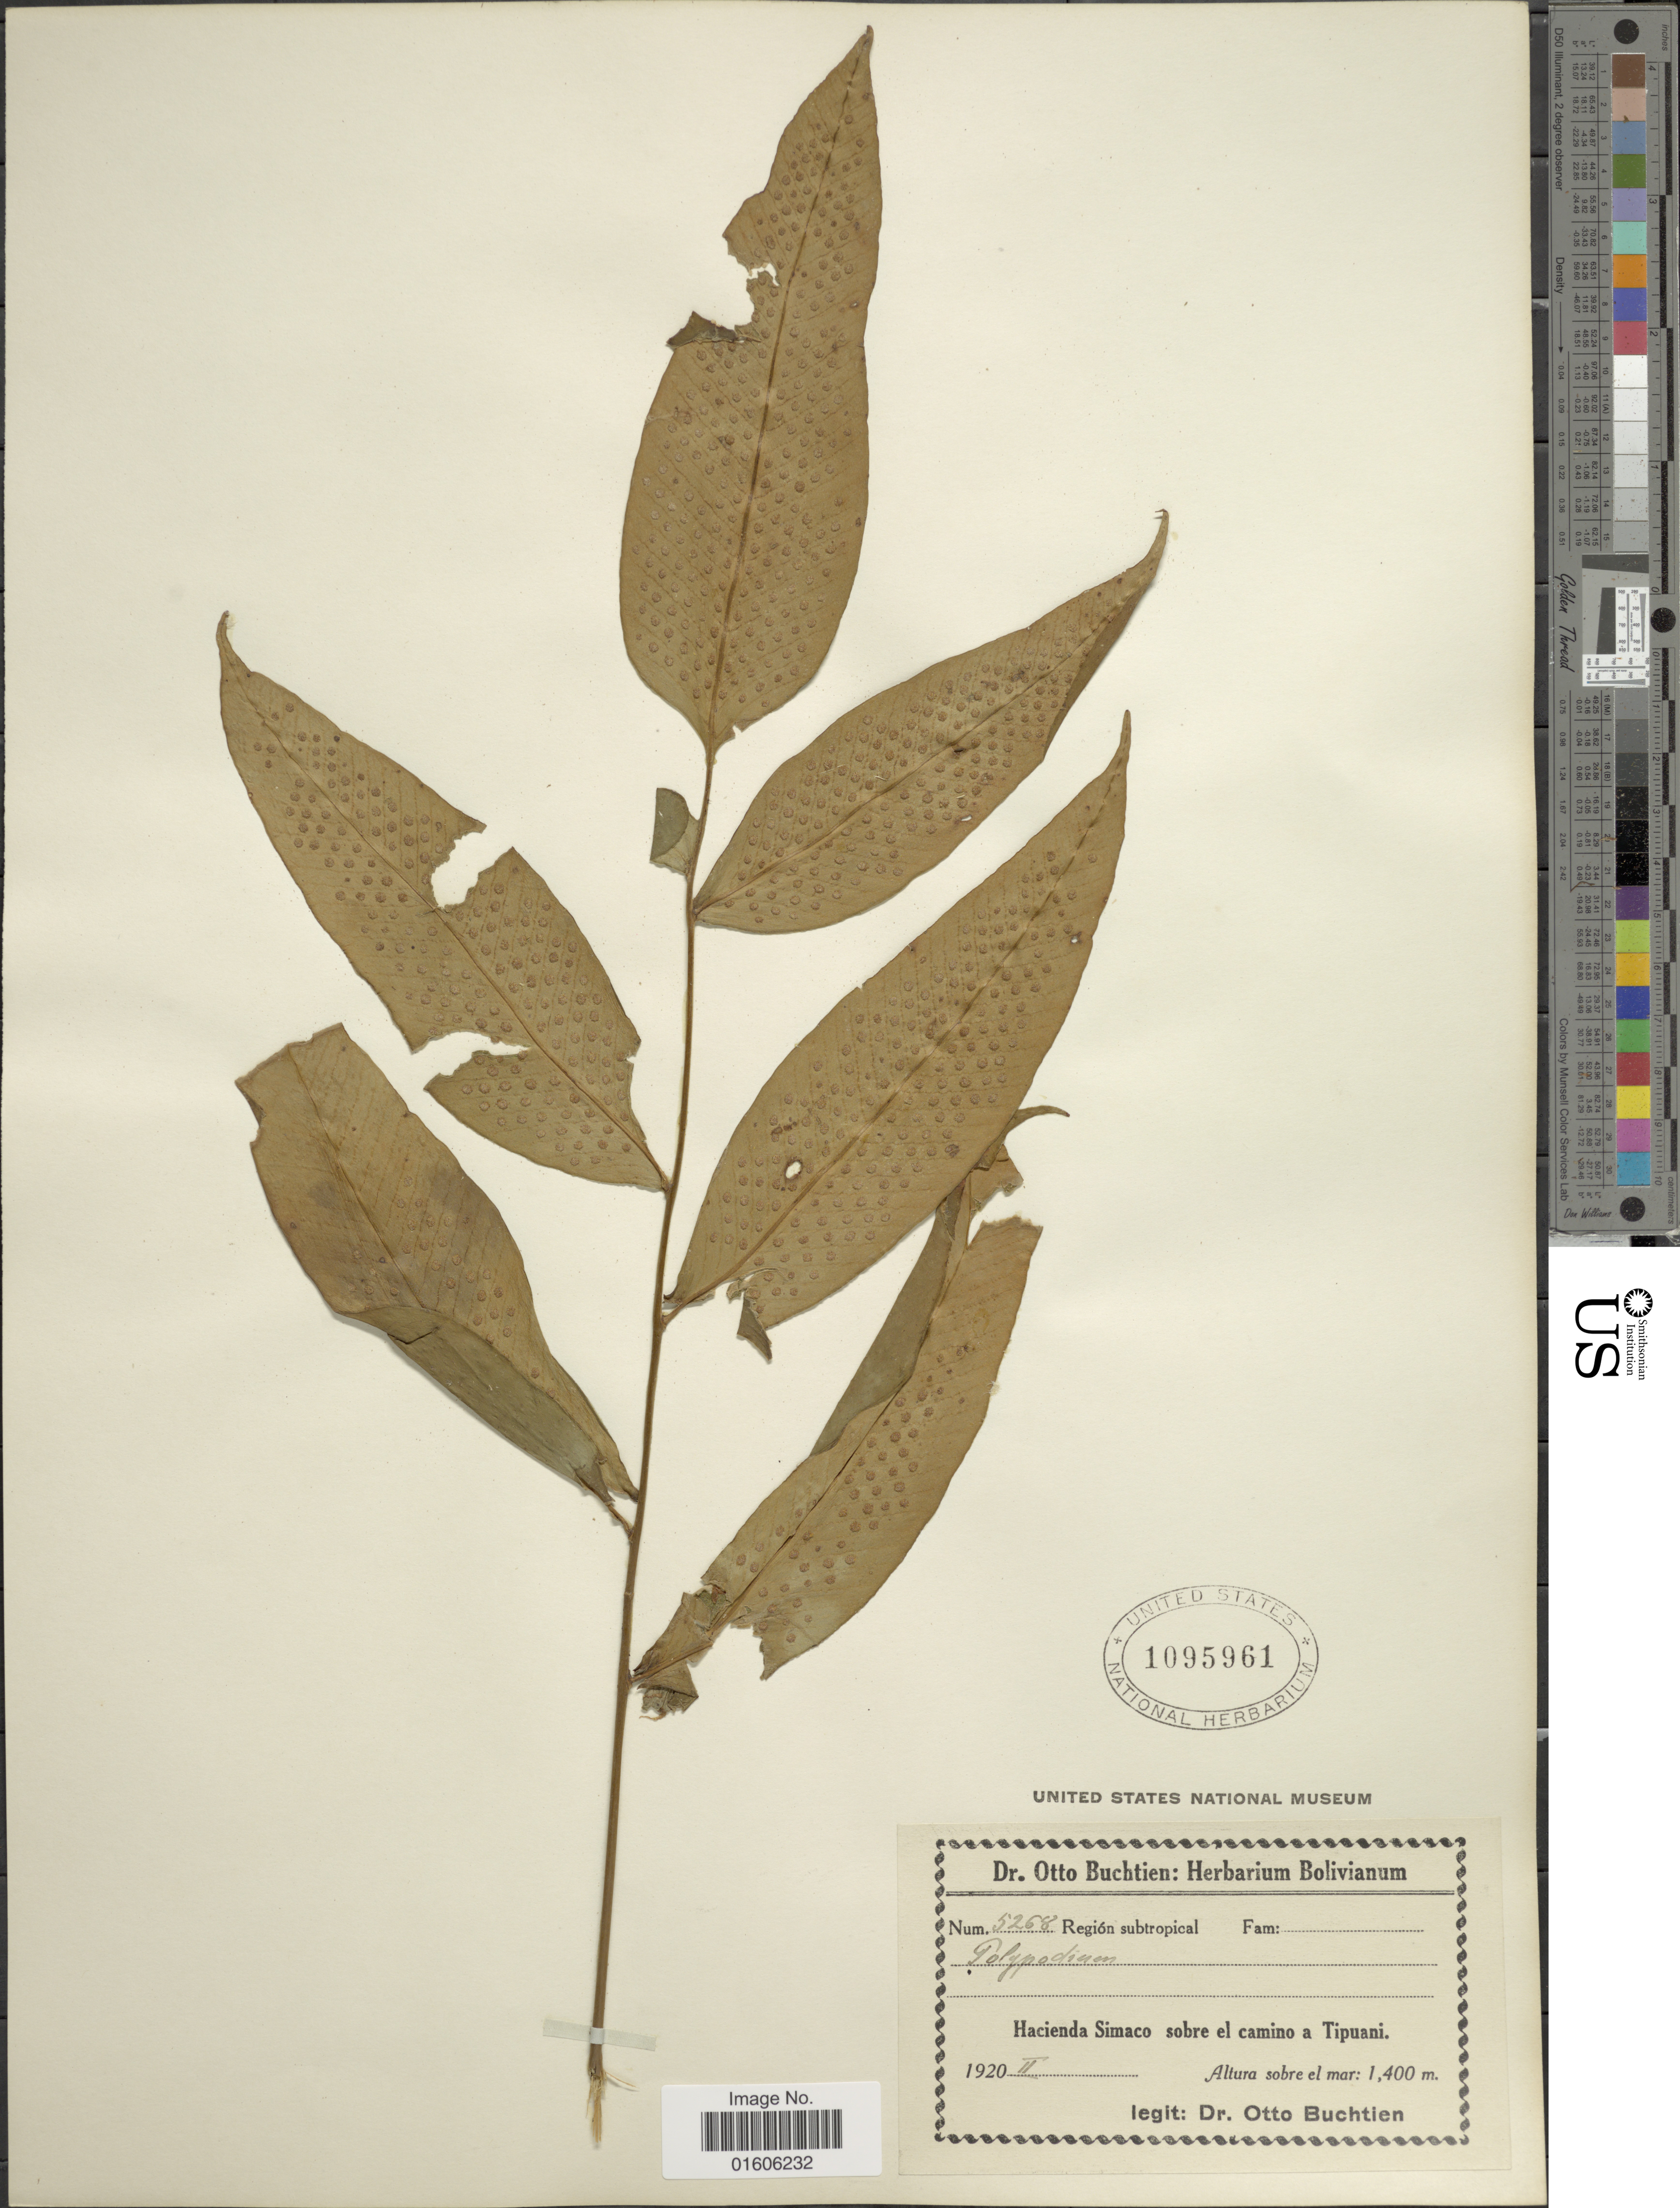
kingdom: Plantae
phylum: Tracheophyta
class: Polypodiopsida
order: Polypodiales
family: Polypodiaceae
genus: Serpocaulon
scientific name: Serpocaulon fraxinifolium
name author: (Jacq.) A.R. Sm.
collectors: O. Buchtien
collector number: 5268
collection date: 1920-02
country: Bolivia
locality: Región subtropical. Hacienda Simaco sobre el camino a Tipuani.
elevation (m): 1400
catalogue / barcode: US 1095961